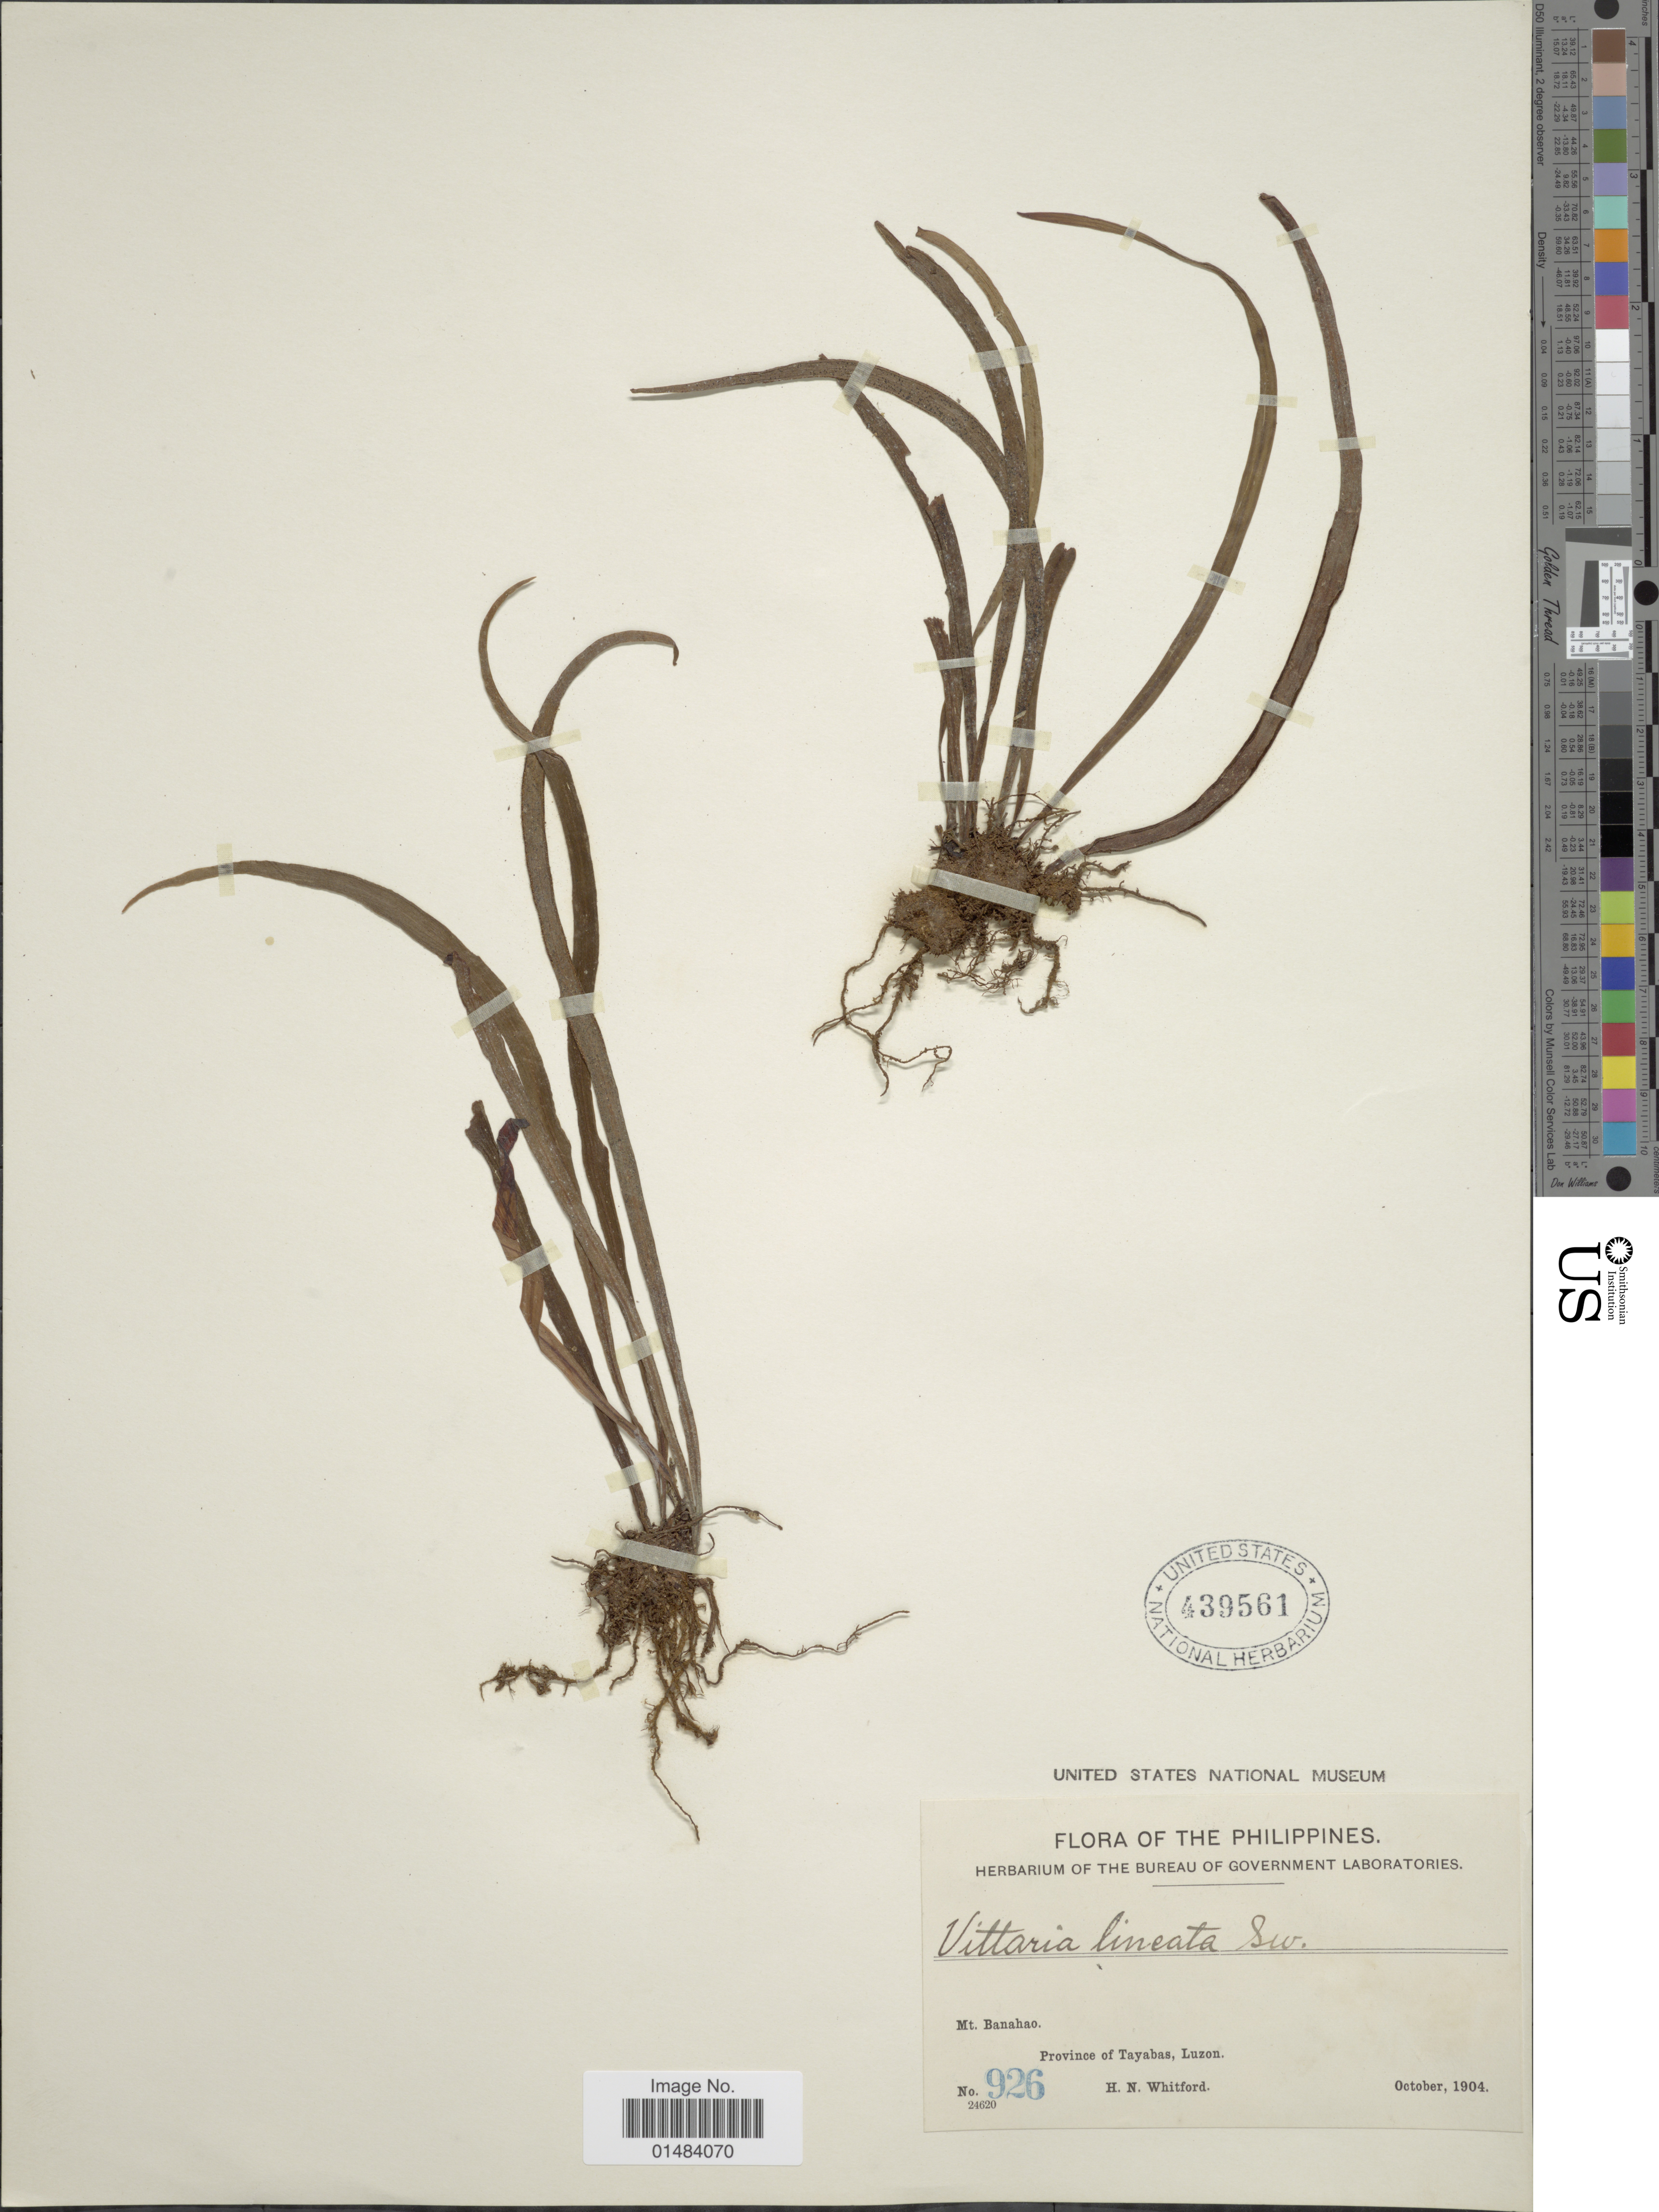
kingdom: Plantae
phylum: Tracheophyta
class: Polypodiopsida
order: Polypodiales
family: Pteridaceae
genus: Vittaria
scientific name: Vittaria lineata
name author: (L.) Sm.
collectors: H. N. Whitford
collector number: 926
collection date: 1904-10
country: Philippines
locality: Philippines, Mt. Banahao, Province of Tayabas, Luzon.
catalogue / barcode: US 439561